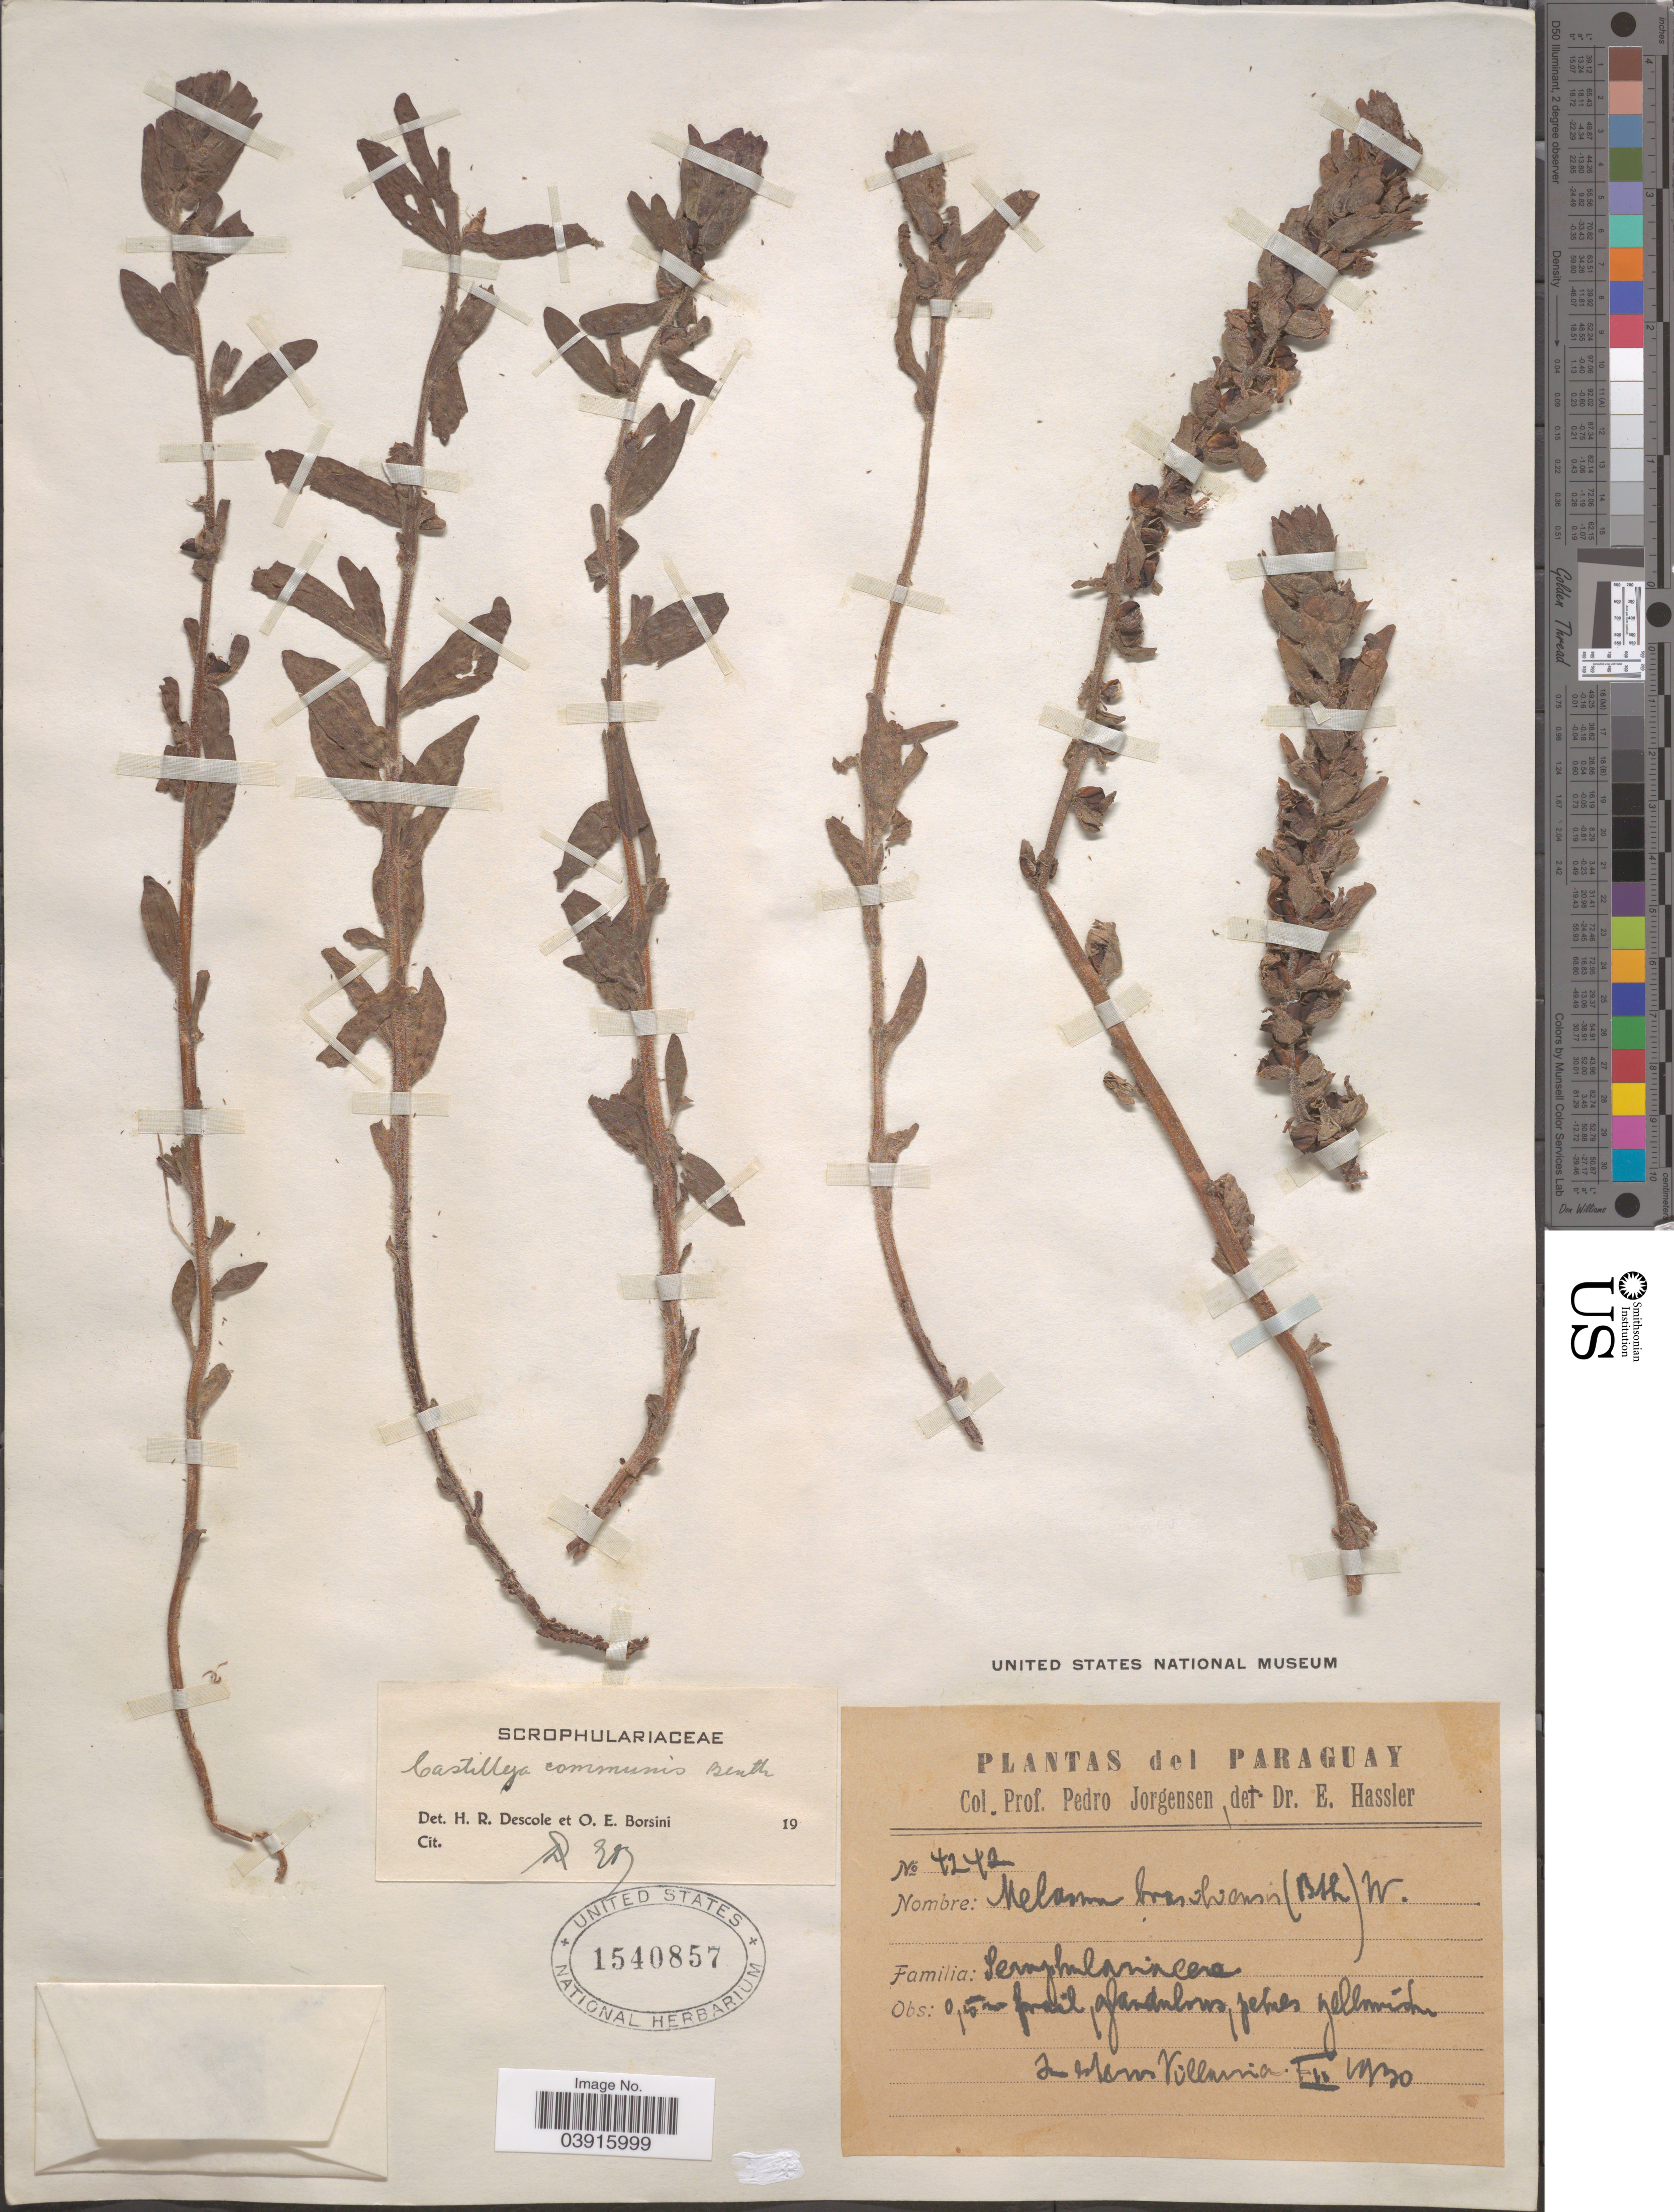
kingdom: Plantae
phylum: Tracheophyta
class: Magnoliopsida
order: Lamiales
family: Orobanchaceae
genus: Castilleja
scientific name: Castilleja communis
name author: Benth.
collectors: P. Jörgensen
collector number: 4242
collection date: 1930-12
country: Paraguay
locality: In esteros Villarrica.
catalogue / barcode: US 1540857